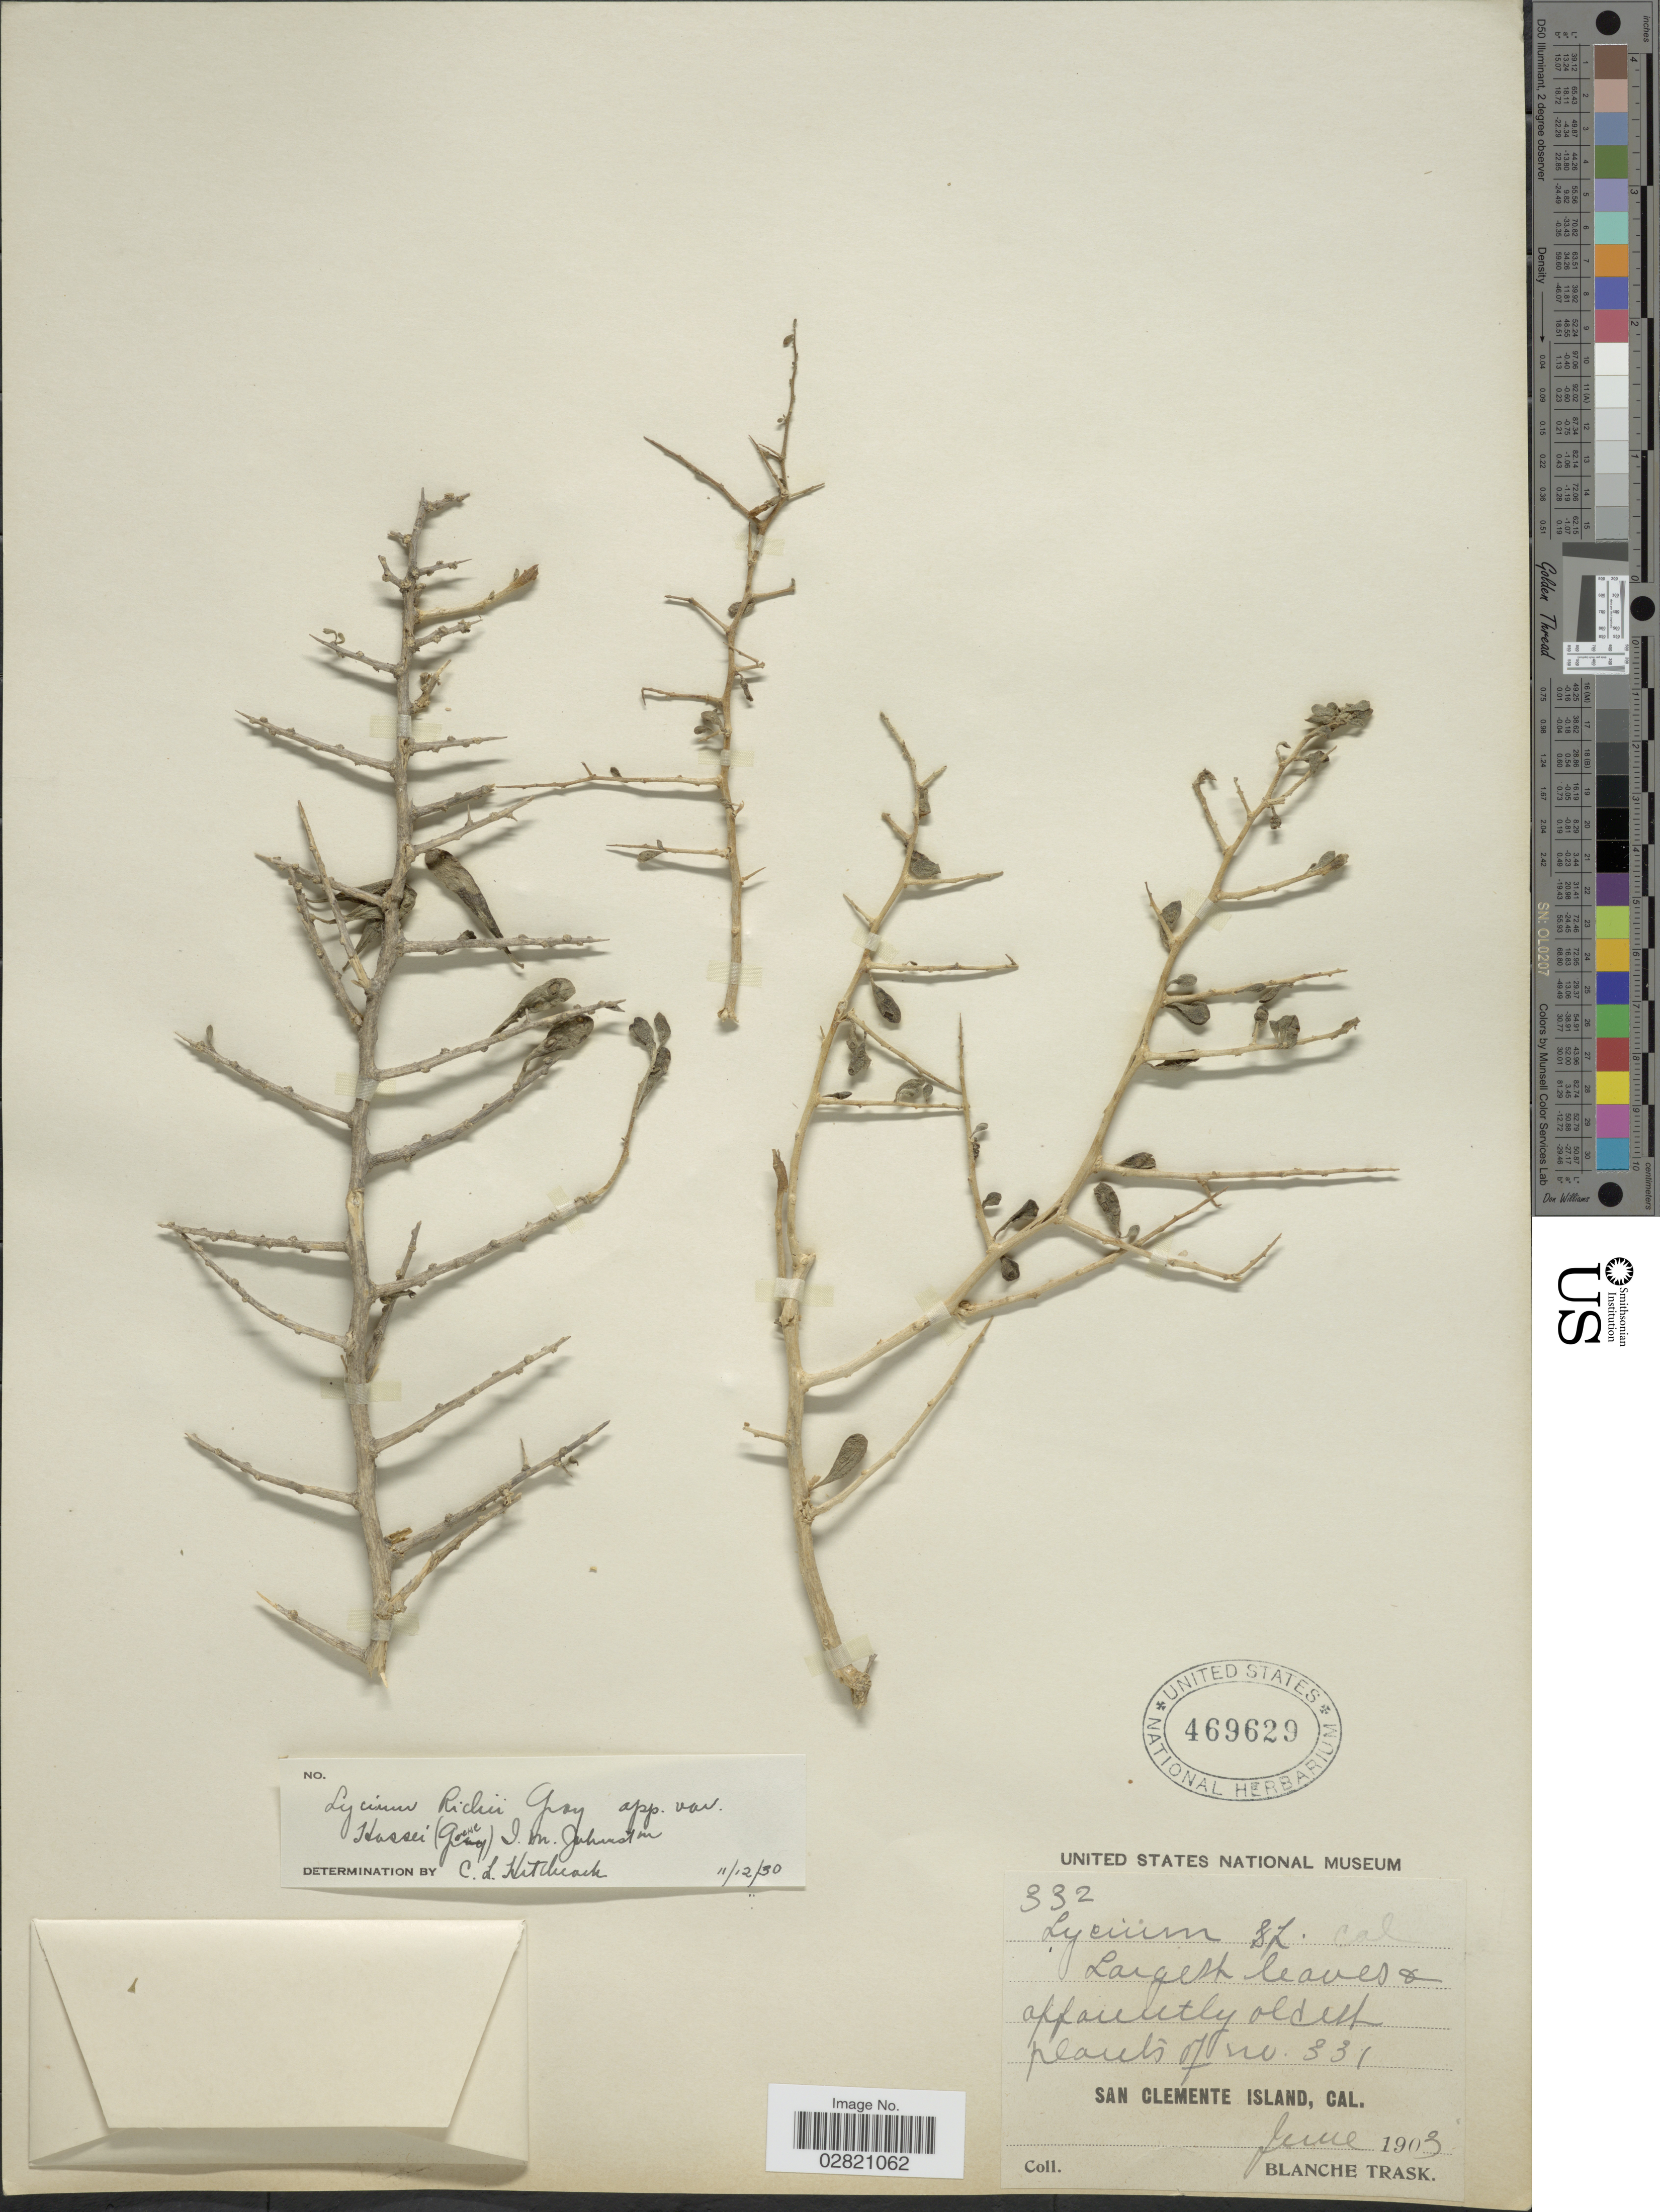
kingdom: Plantae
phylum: Tracheophyta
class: Magnoliopsida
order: Solanales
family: Solanaceae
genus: Lycium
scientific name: Lycium richii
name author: A. Gray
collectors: B. Trask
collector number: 332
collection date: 1903-06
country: United States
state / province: California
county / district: Los Angeles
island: San Clemente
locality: San Clemente Island, Cal.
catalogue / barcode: US 469629